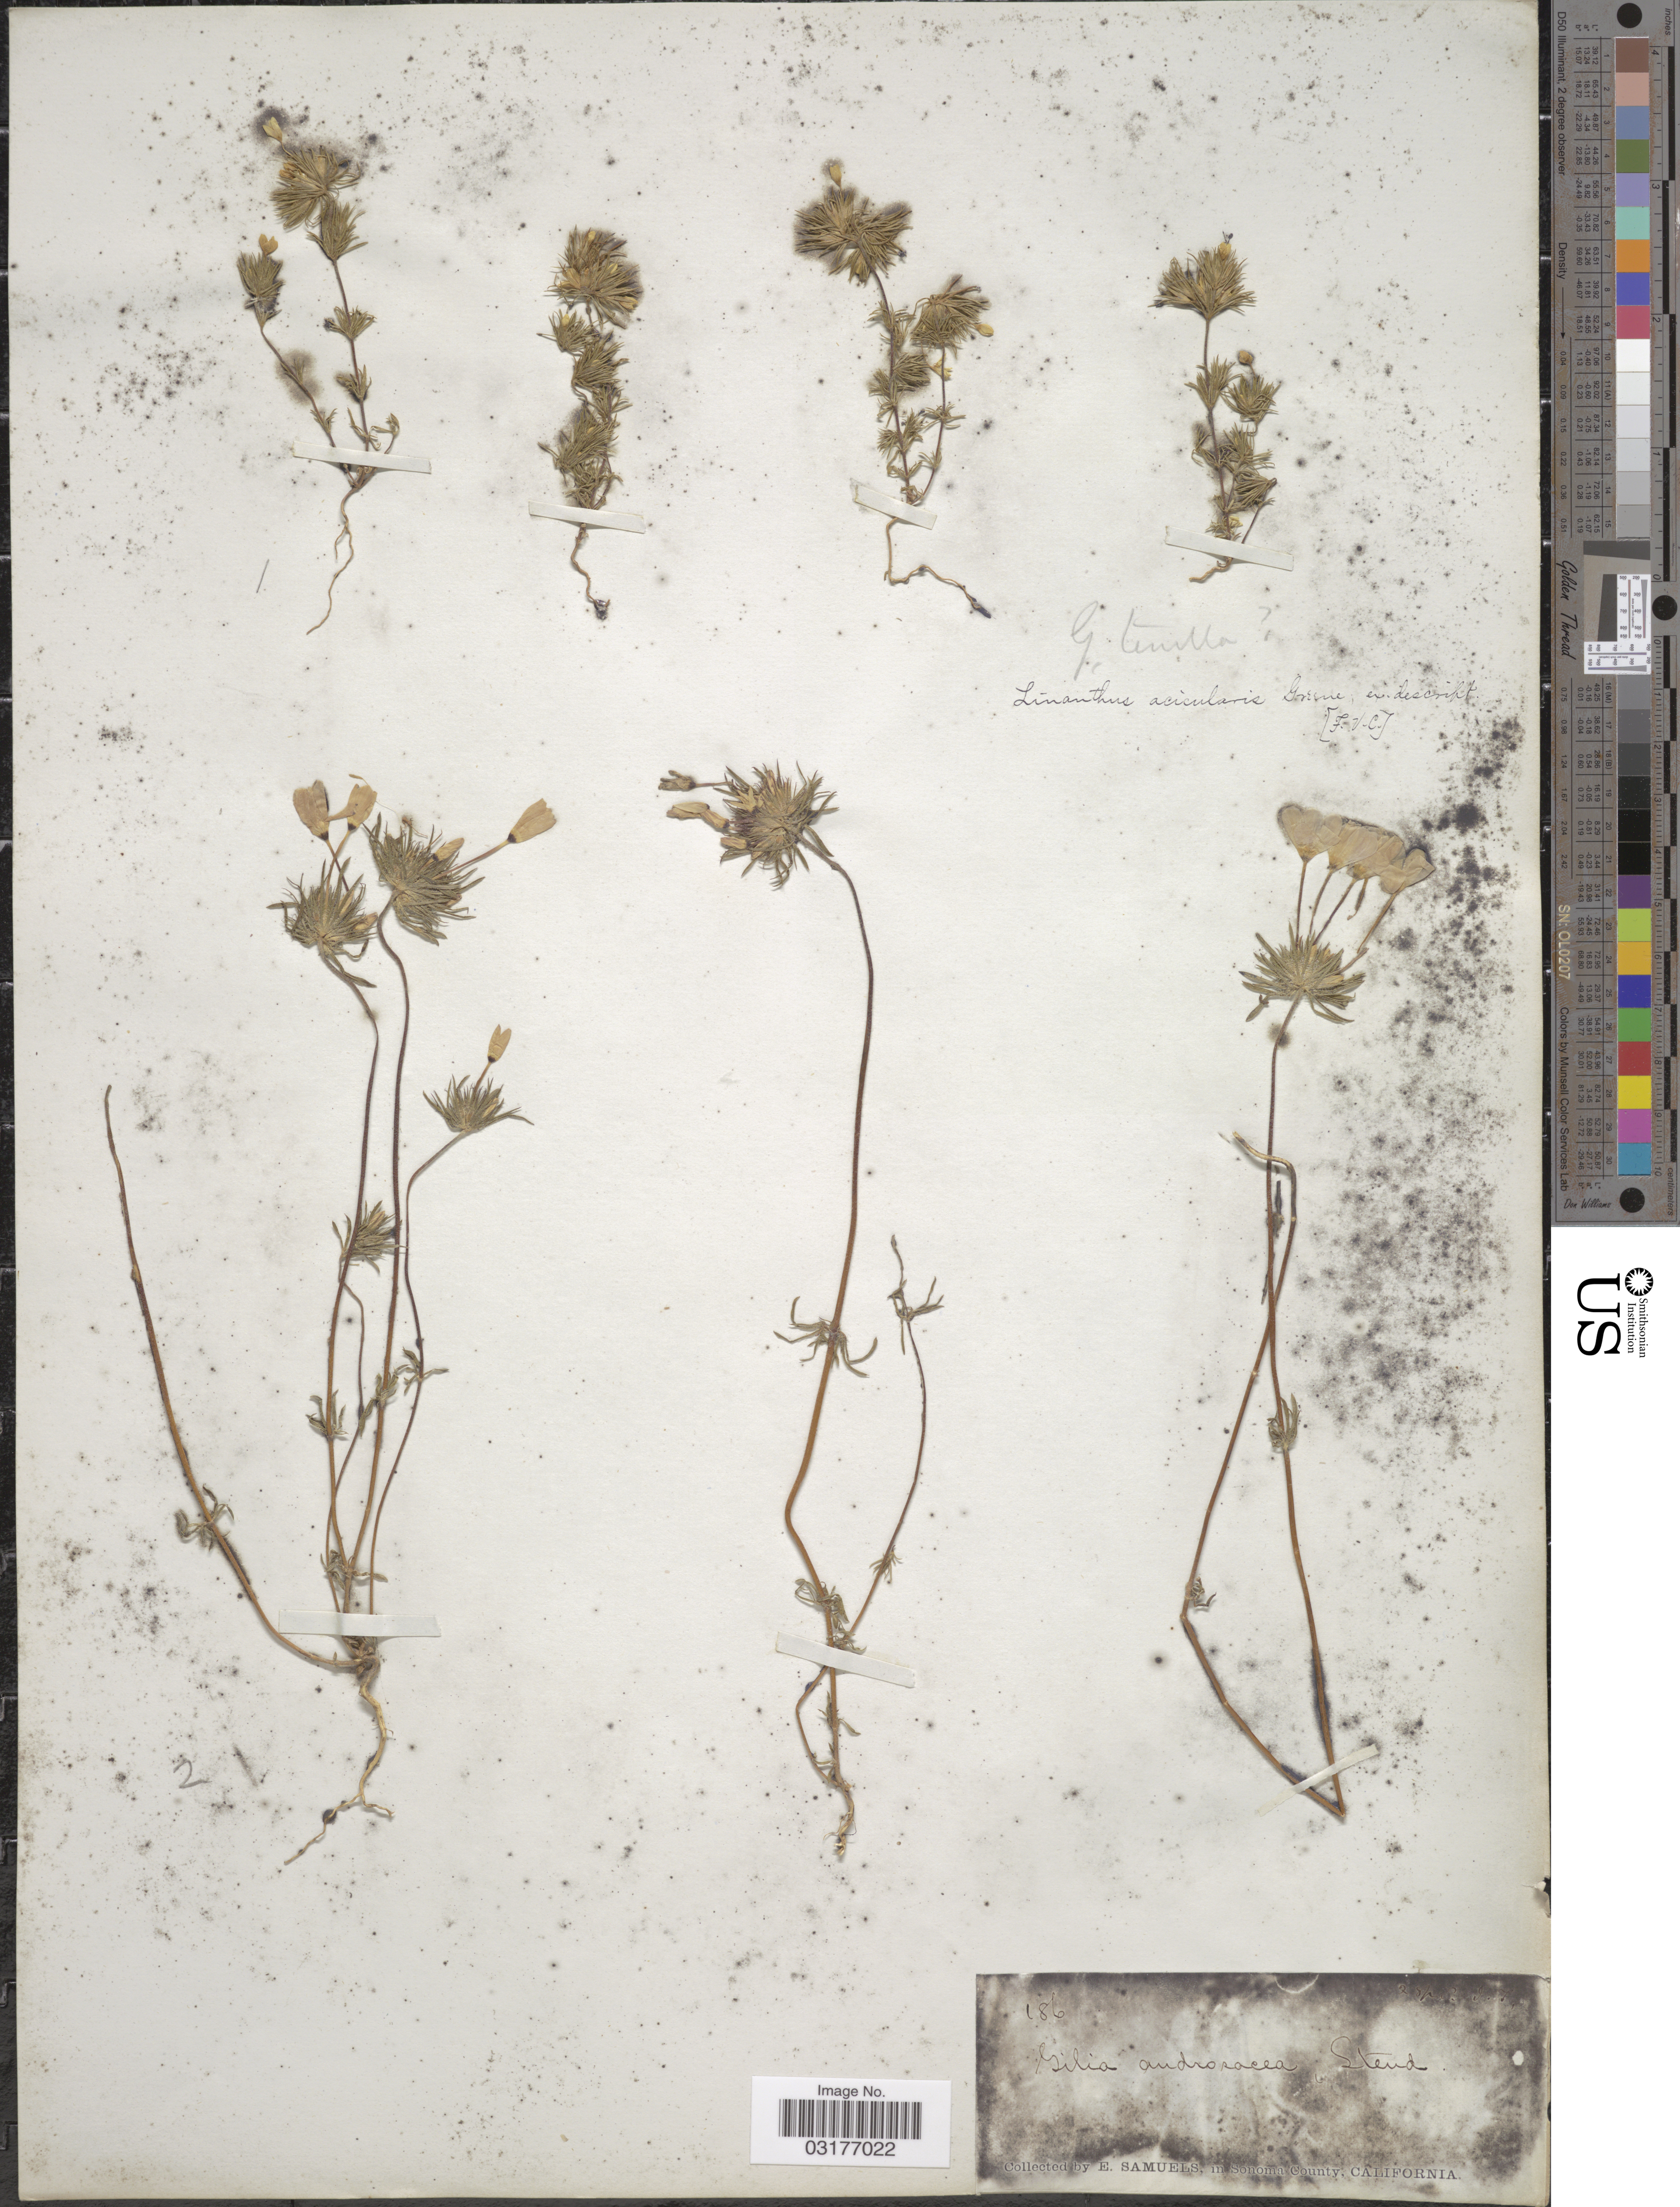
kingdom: Plantae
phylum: Tracheophyta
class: Magnoliopsida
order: Ericales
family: Polemoniaceae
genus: Leptosiphon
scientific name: Leptosiphon androsaceus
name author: Benth.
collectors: E. Samuels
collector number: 186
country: United States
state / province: California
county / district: Sonoma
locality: Sonoma County.